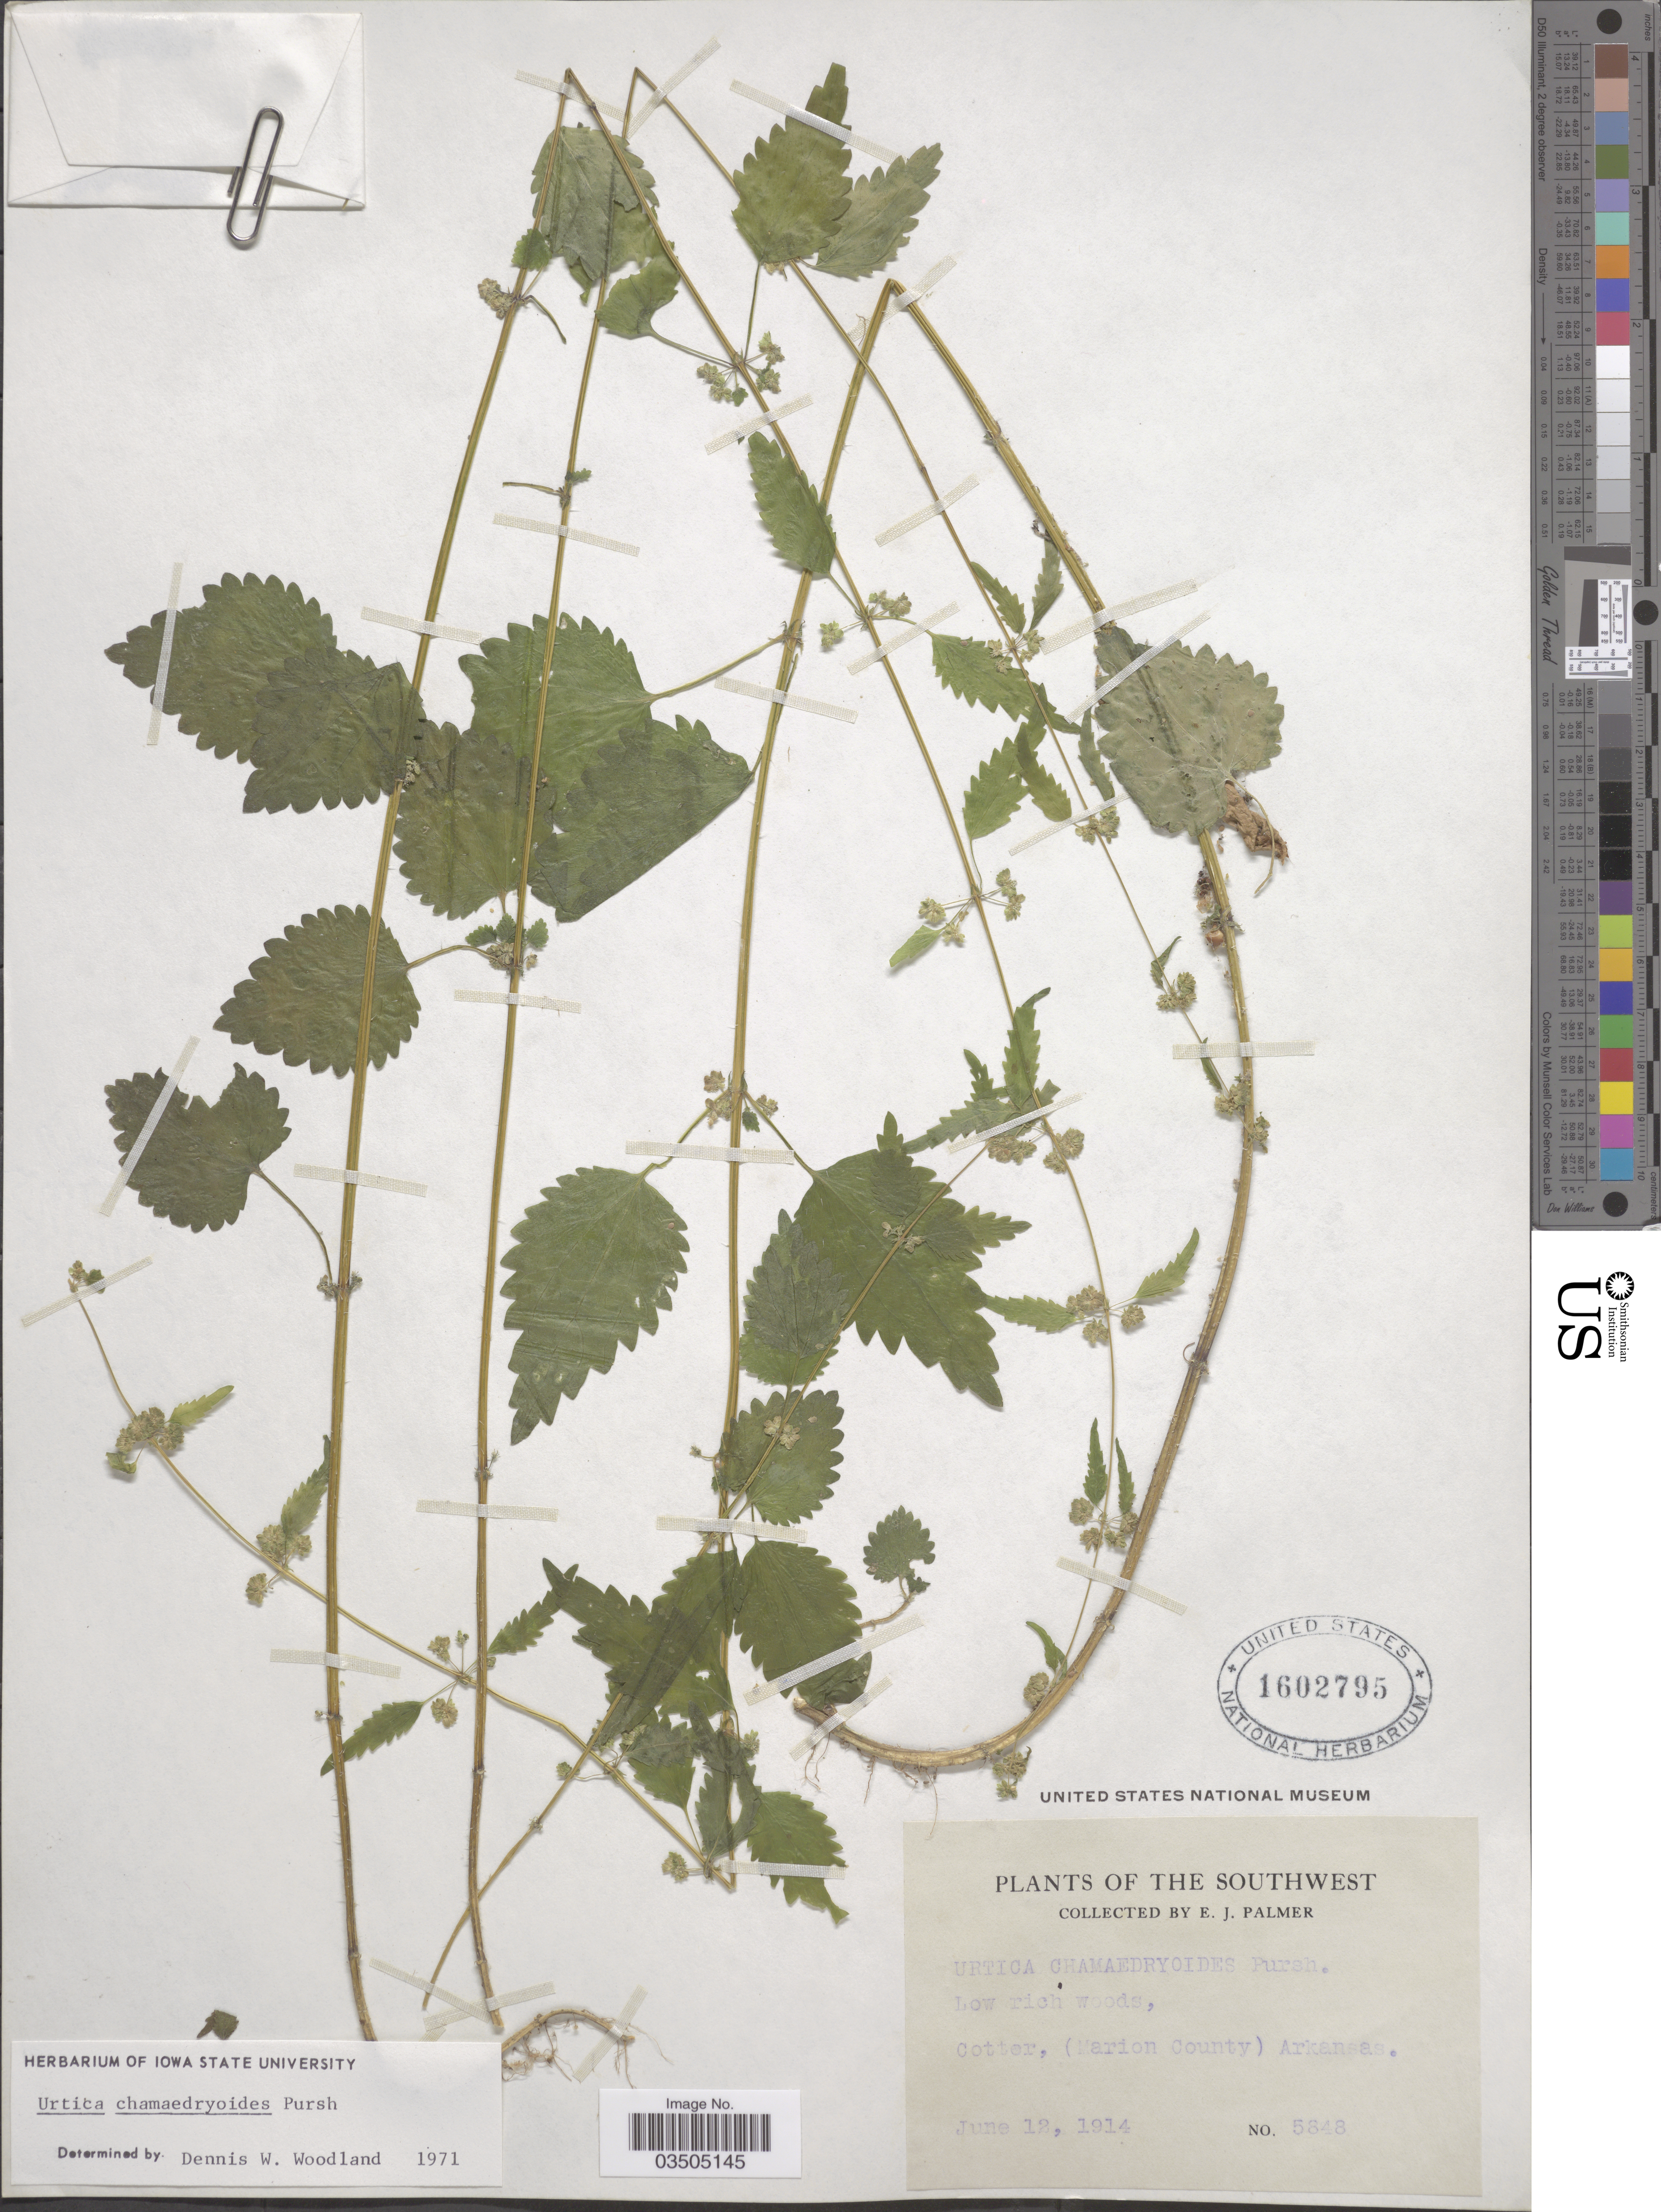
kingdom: Plantae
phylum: Tracheophyta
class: Magnoliopsida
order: Rosales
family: Urticaceae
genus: Urtica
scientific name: Urtica chamaedryoides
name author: Pursh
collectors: E. J. Palmer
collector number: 5848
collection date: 1914-06-12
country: United States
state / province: Arkansas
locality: The Southwest. Cotter, (Marion County).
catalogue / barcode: US 1602795